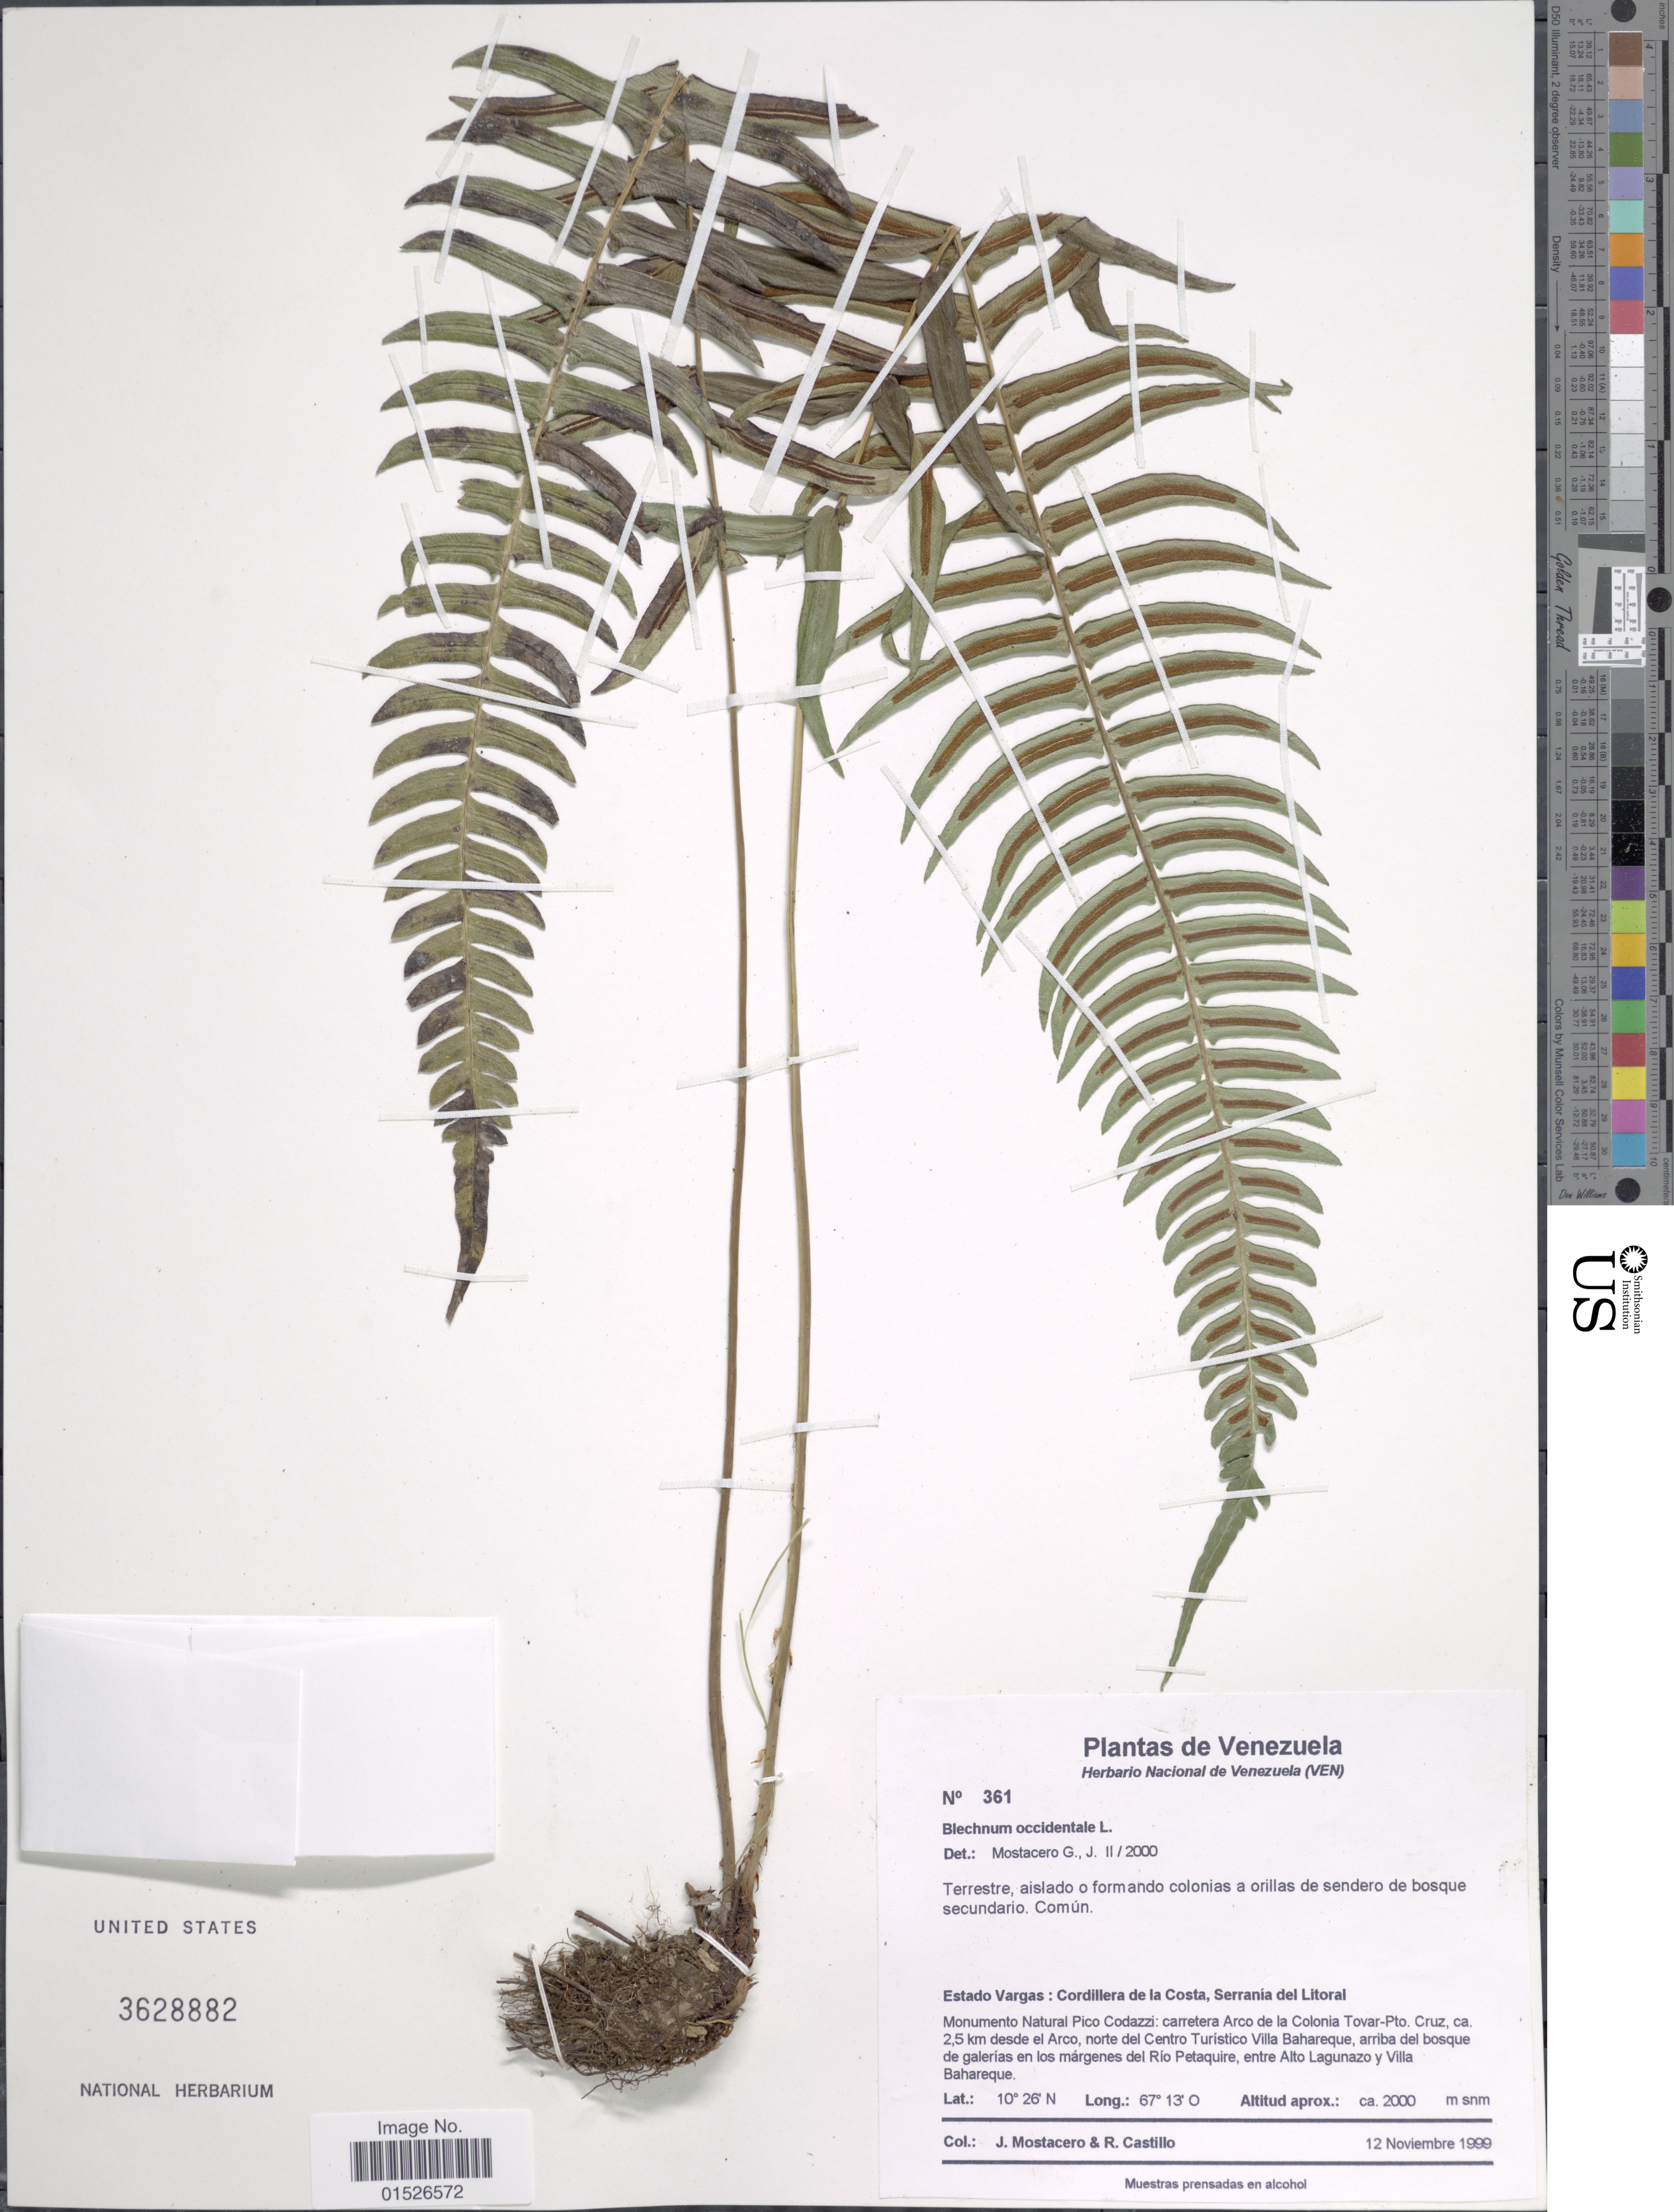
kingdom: Plantae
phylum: Tracheophyta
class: Polypodiopsida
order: Polypodiales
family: Blechnaceae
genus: Blechnum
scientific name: Blechnum occidentale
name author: L.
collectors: J. Mostacero & R. Castillo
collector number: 361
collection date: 1999-11-12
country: Venezuela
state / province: Vargas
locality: Estado Vargas: Cordillera de la Costa, serrania del Litoral. Monumento Natural Pico Codazzi:carretera Arco de la Colonia Tovar-Pto. Cruz ca. 2,5 km desde el Arci, norte del Centro Turistico Villa bahareque, arriba del bosque de galerias en los margenes del Rio Petaquira, entre Alto Lagunazo y Villa Bahareque.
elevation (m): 2000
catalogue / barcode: US 3628882